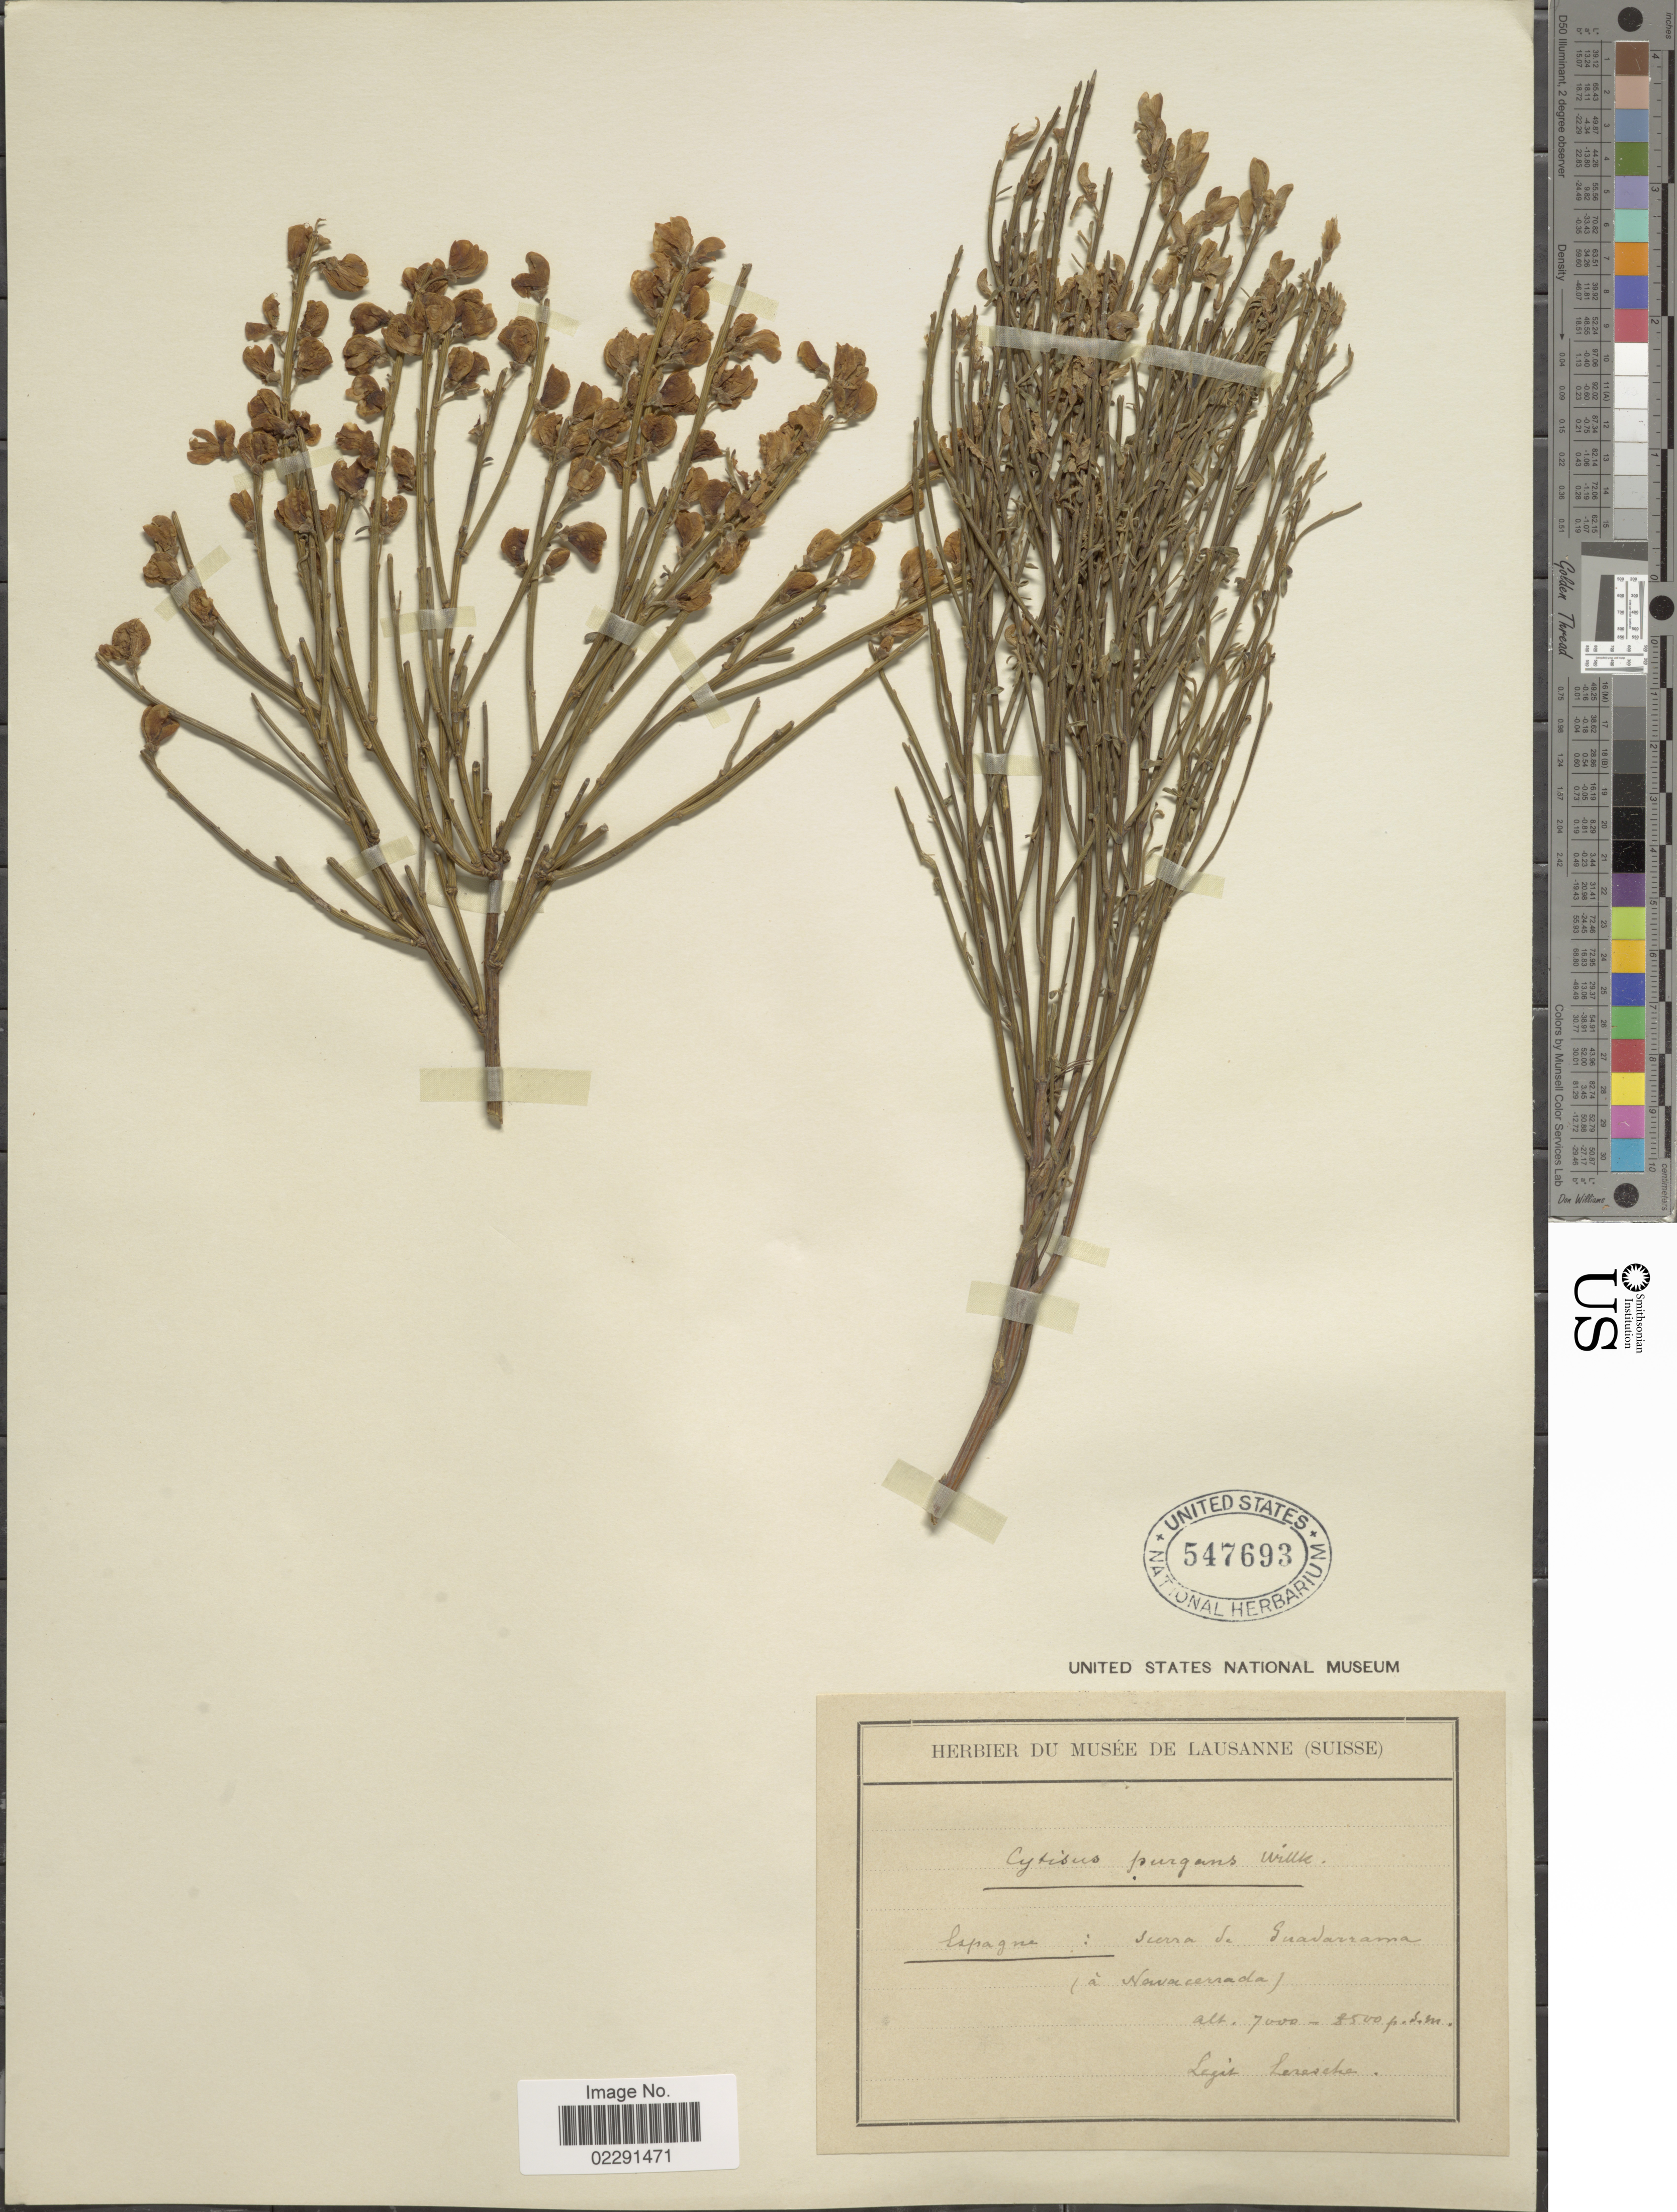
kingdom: Plantae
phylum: Tracheophyta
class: Magnoliopsida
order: Fabales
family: Fabaceae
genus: Genista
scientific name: Genista scorpius subsp. scorpius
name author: (L.) DC.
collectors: Leresche, --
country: Spain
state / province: Madrid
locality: Espagne: Sierra de Guadarrama (a Navacerrada).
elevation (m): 7000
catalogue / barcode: US 547693